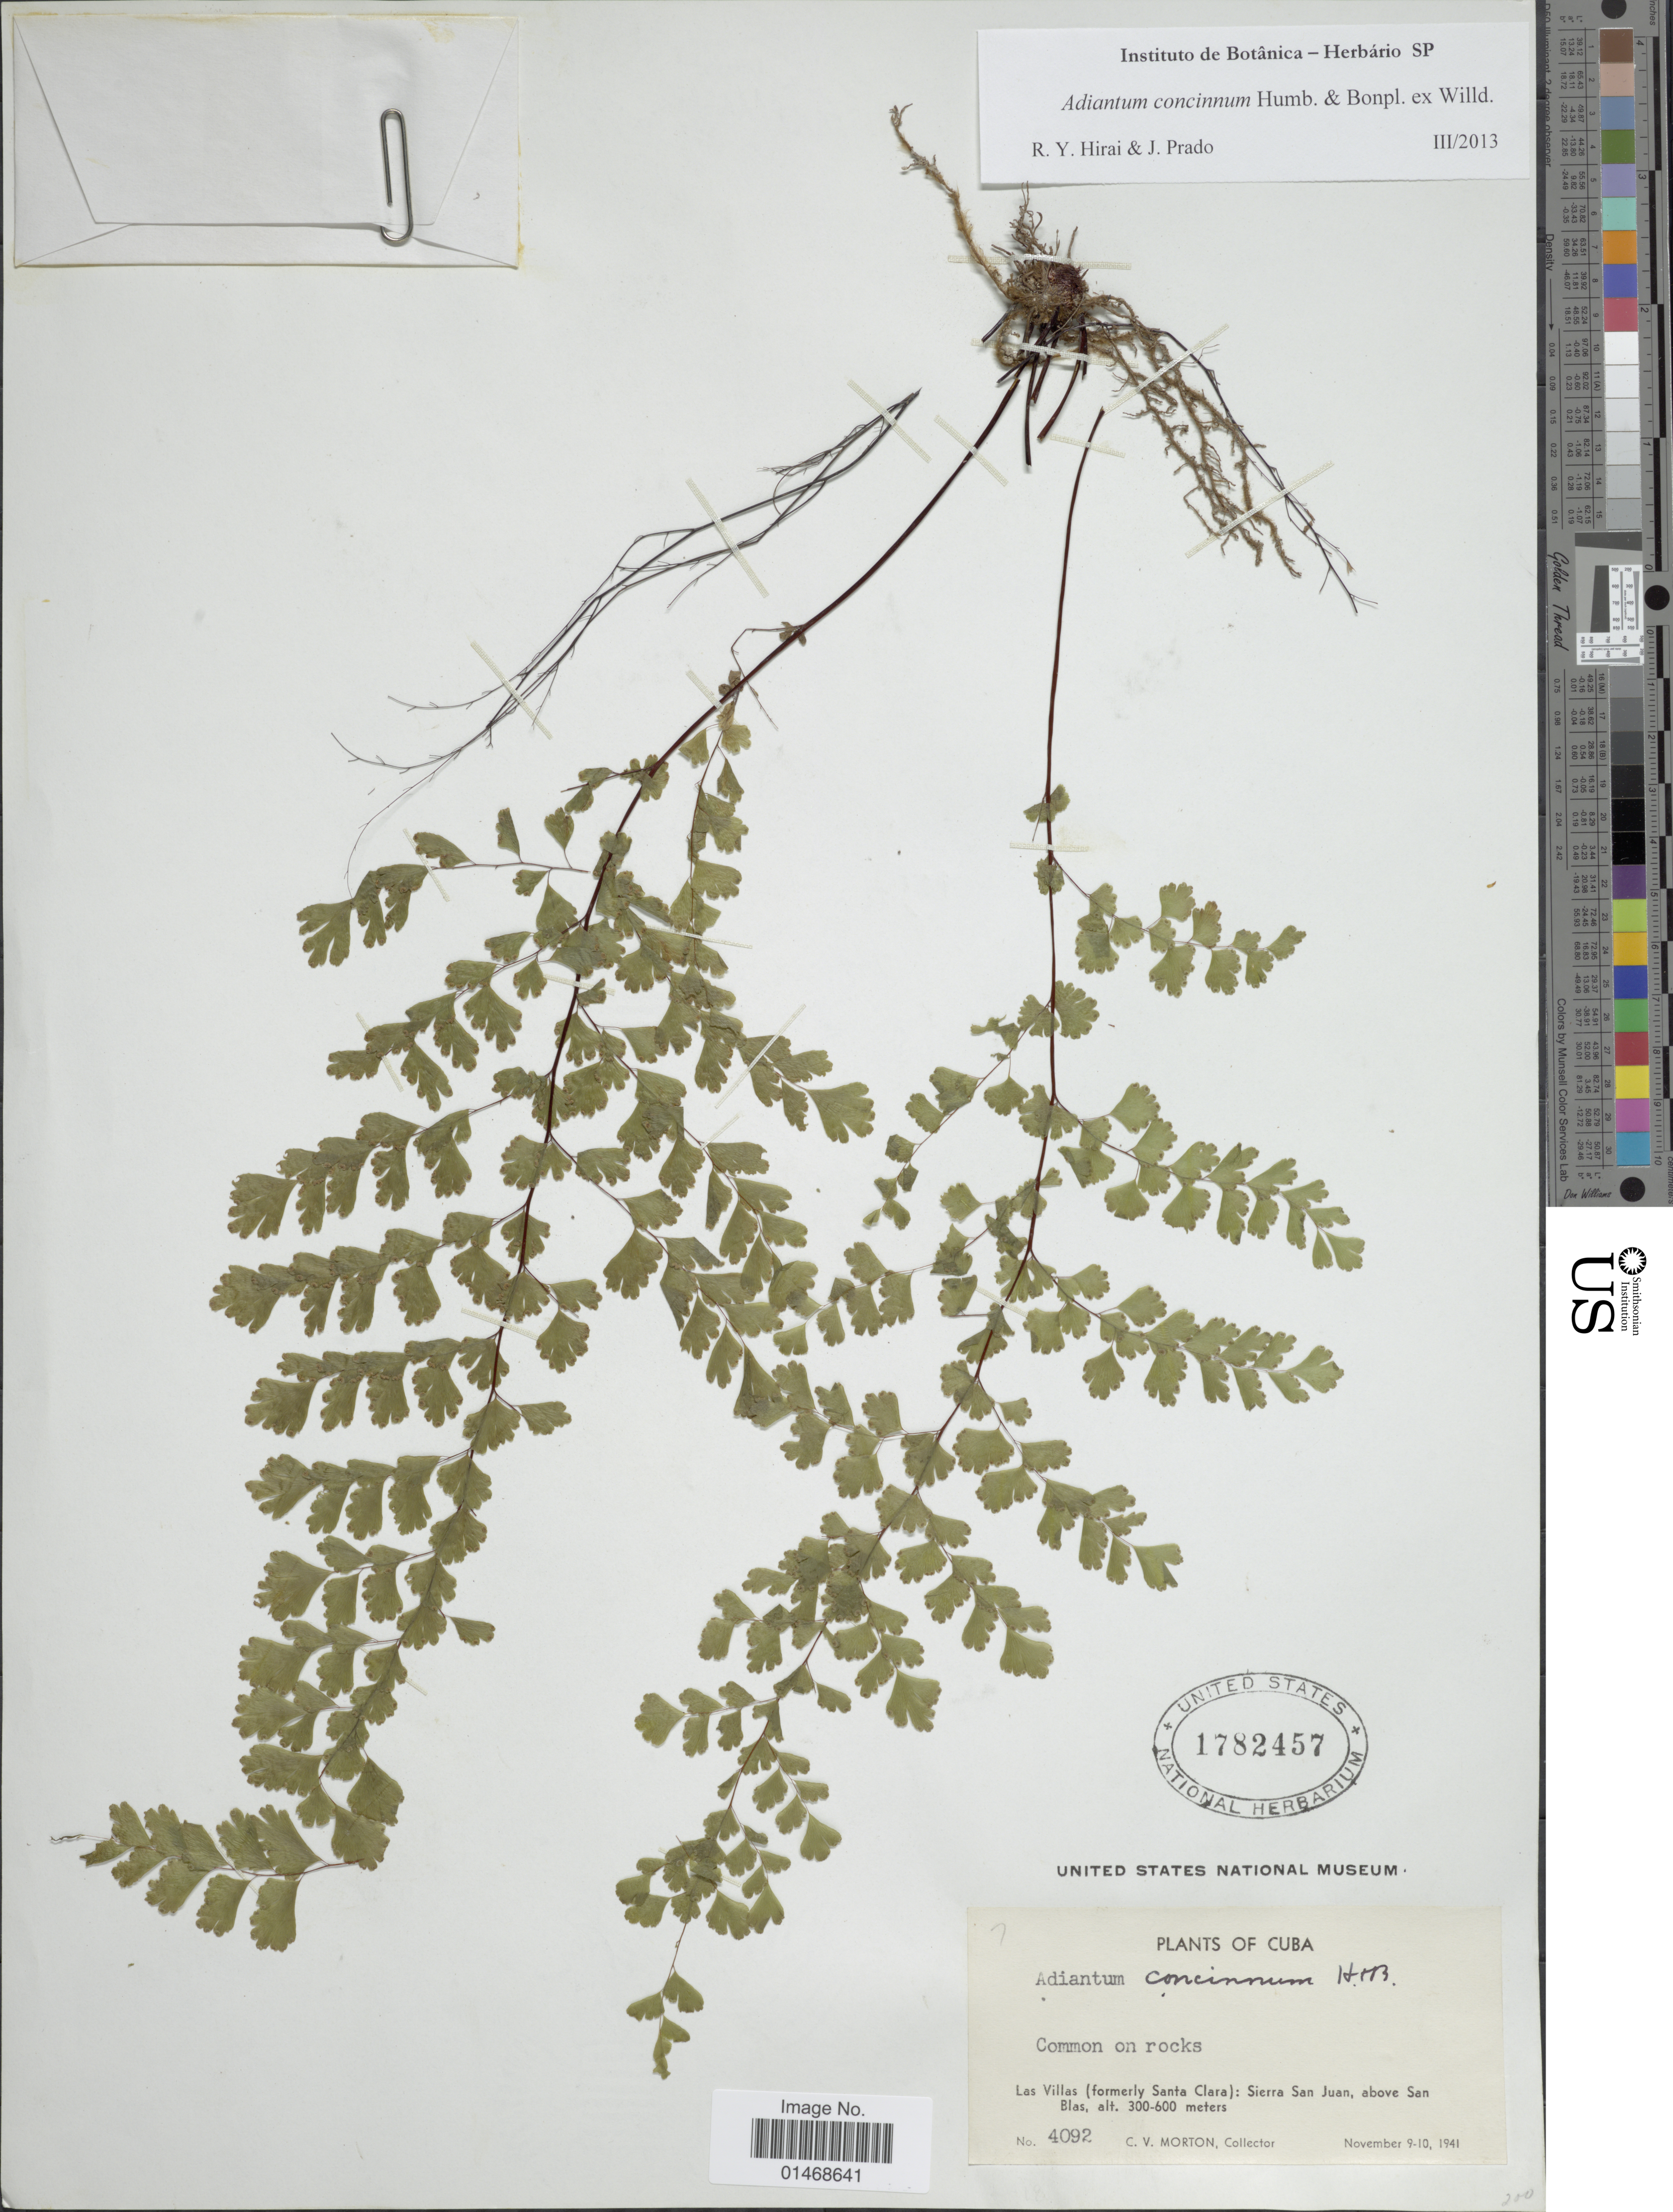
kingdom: Plantae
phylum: Tracheophyta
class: Polypodiopsida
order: Polypodiales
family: Pteridaceae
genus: Adiantum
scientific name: Adiantum concinnum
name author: Humb. & Bonpl. ex Willd.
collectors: C. V. Morton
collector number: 4092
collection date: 1941-11-09/1941-11-10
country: Cuba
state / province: Las Villas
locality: (formerly Santa Clara): Sierra San Juan, above San Blas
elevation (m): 300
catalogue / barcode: US 1782457